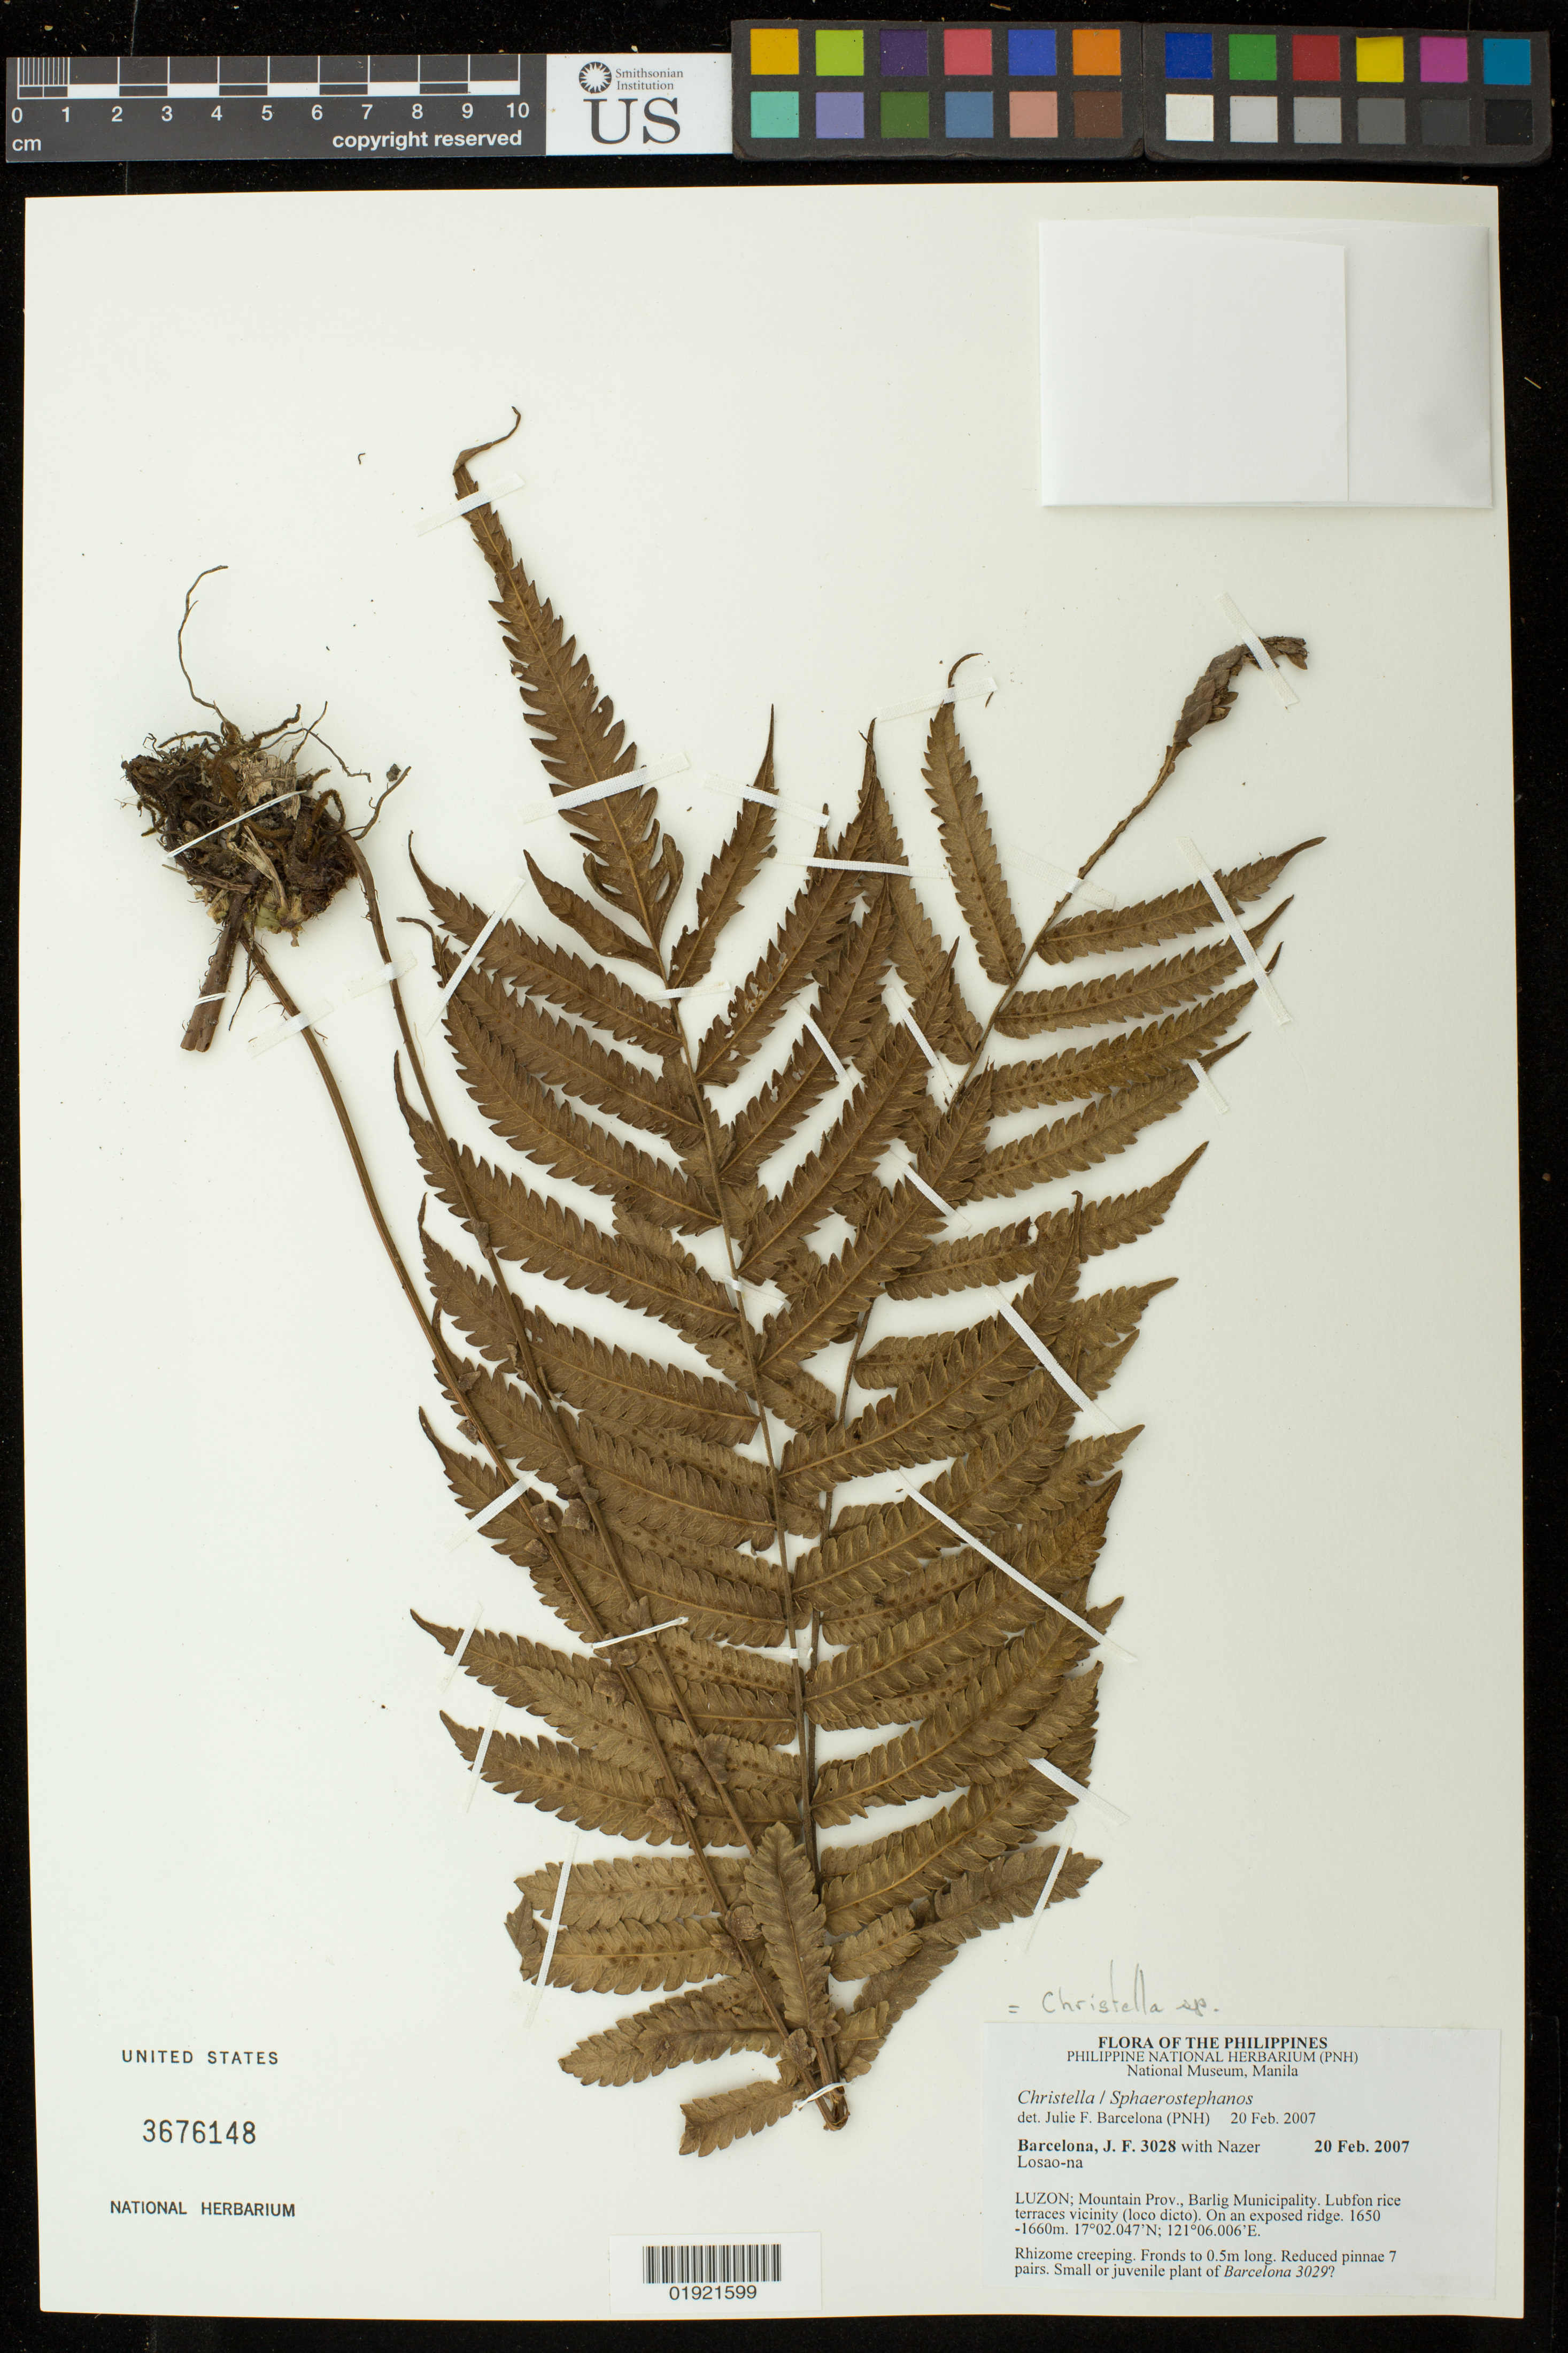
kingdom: Plantae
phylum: Tracheophyta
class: Polypodiopsida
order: Polypodiales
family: Thelypteridaceae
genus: Christella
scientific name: Christella sp.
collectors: J. F. Barcelona & N. Losao-na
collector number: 3028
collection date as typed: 20 Feb. 2007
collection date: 2007-02-20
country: Philippines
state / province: Cordillera (Administrative Region)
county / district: Mountain province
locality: Luzon, Barlig Municipality. Lubfon rice terraces vicinity (loco dicto). On an exposed ridge.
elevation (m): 1650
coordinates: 17 02.047 N, 121 06.006 E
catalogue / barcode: US 3676148